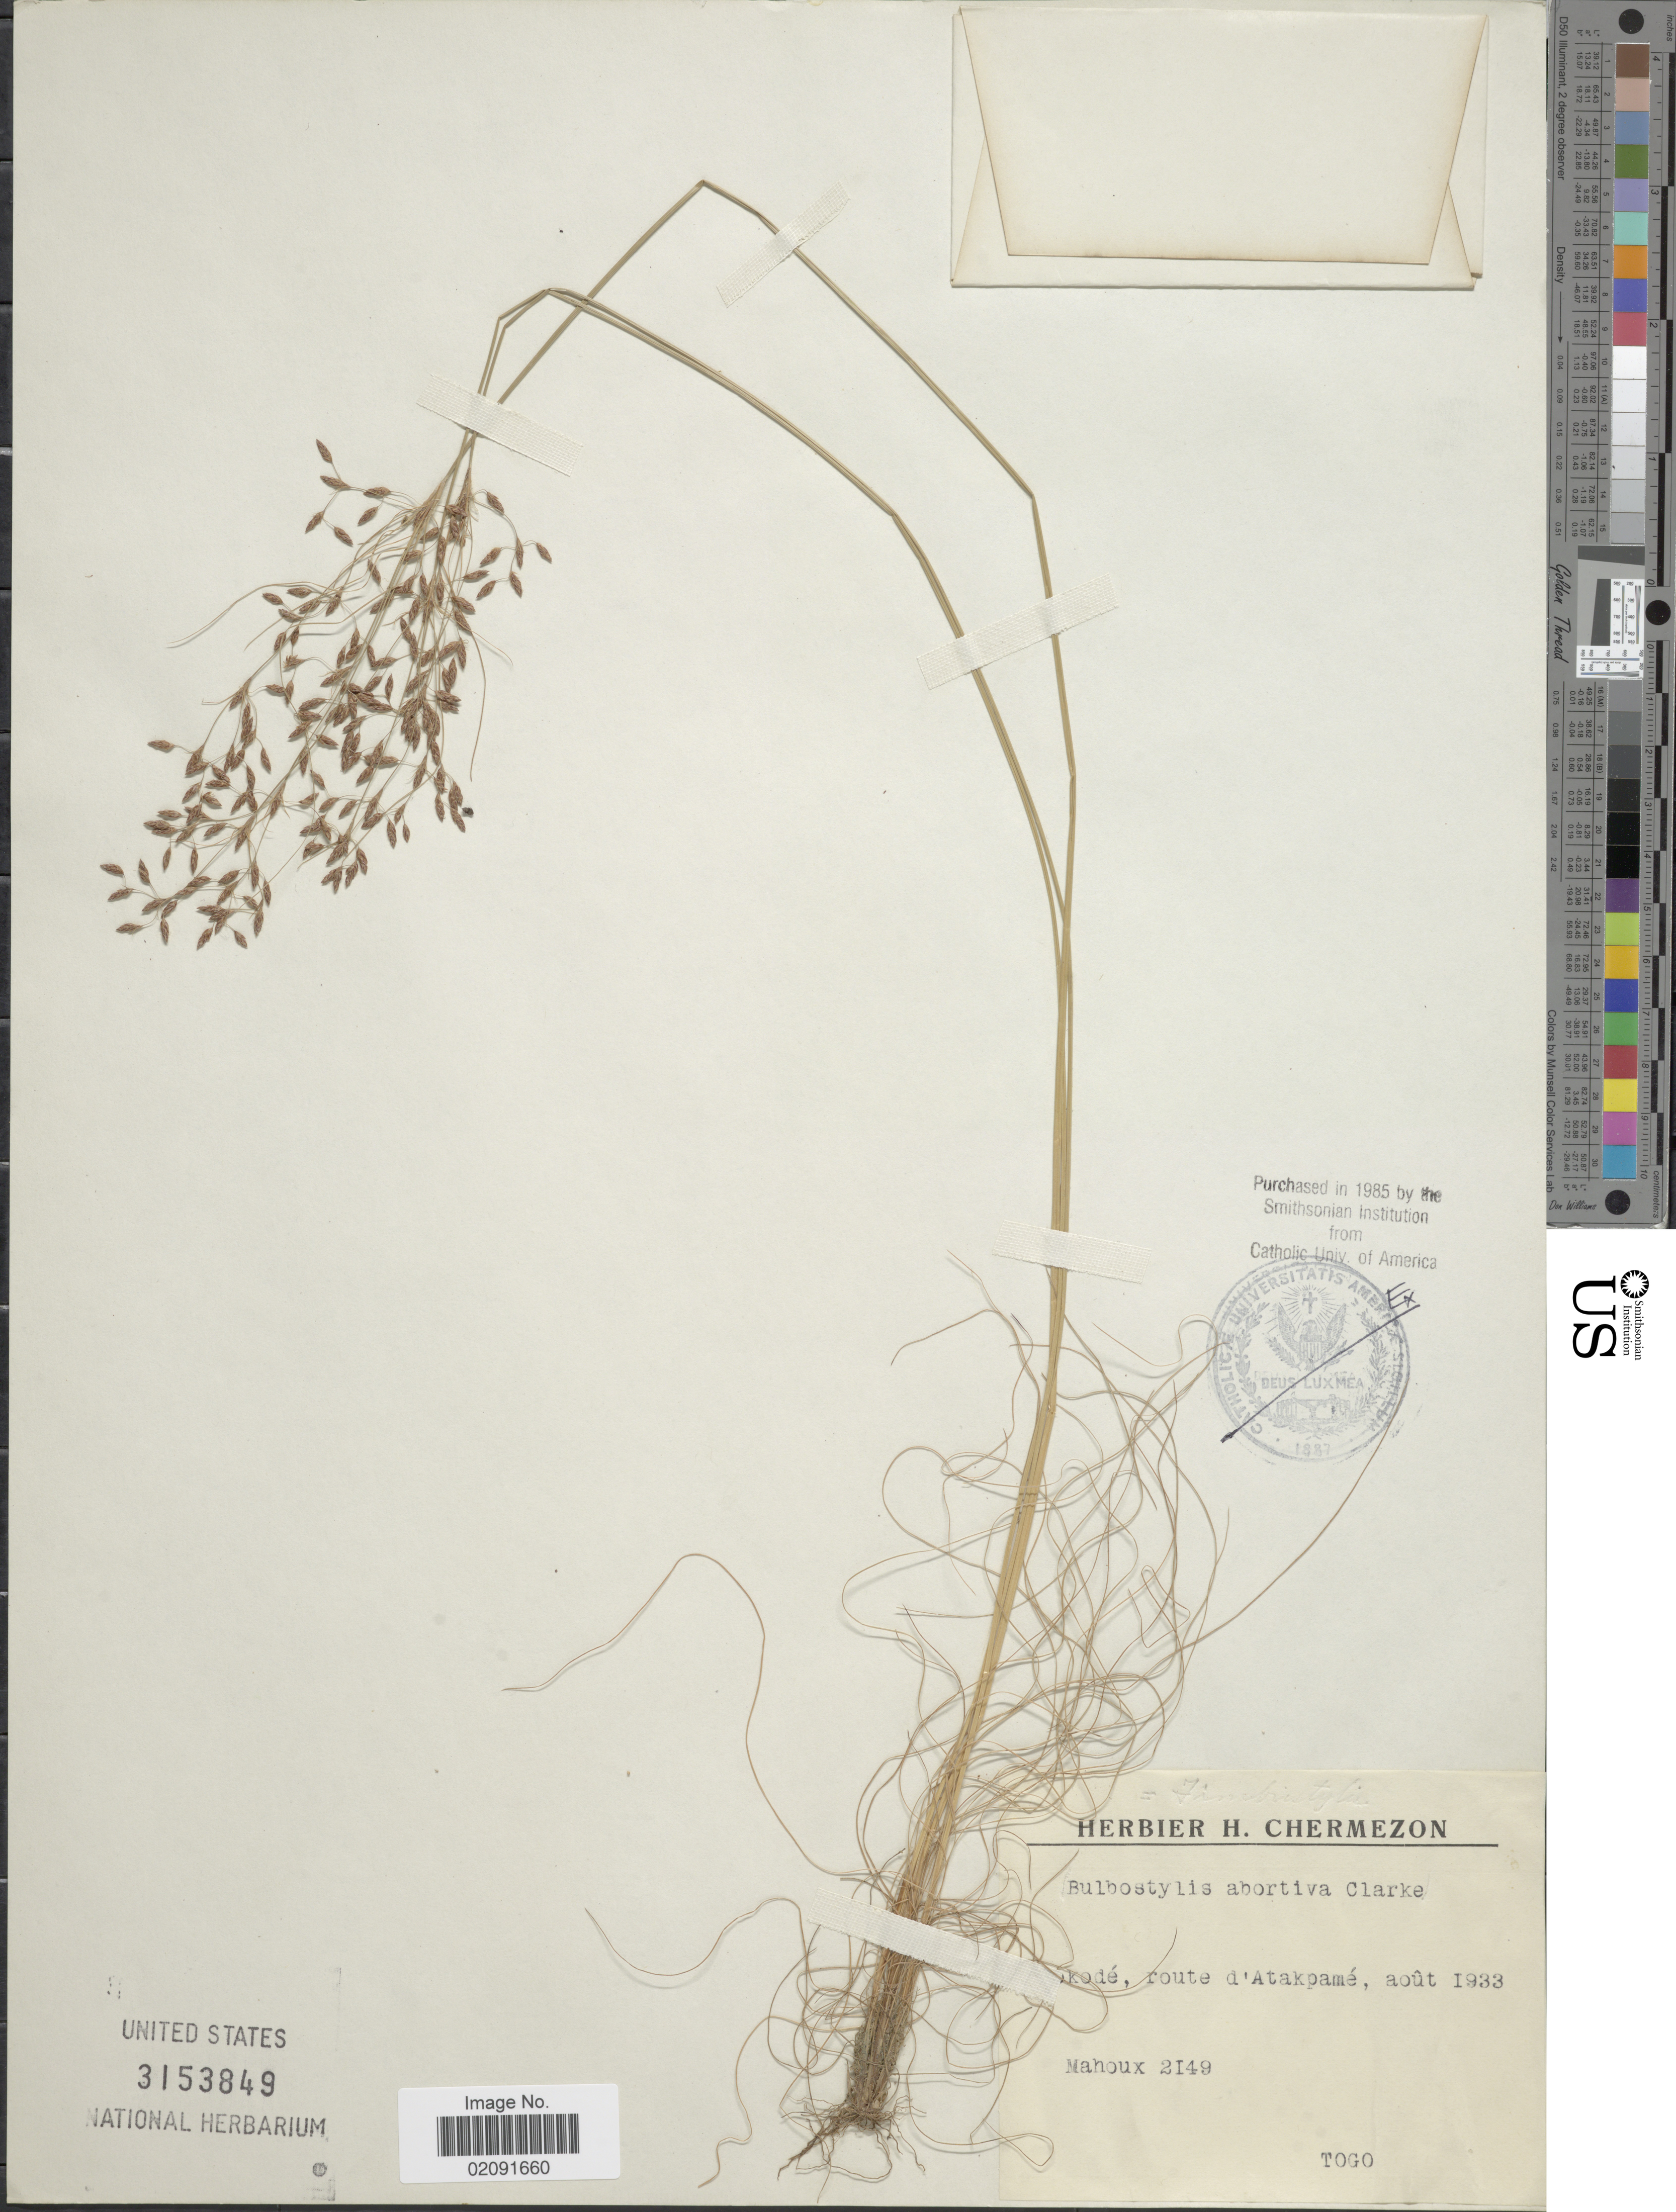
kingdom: Plantae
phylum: Tracheophyta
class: Liliopsida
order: Poales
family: Cyperaceae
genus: Bulbostylis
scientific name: Bulbostylis abortiva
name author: (Steud.) C.B. Clarke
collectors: P. Mahoux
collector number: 2149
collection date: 1933-08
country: Togo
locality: Sokodé, route d'Atakpamé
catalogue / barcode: US 3153849